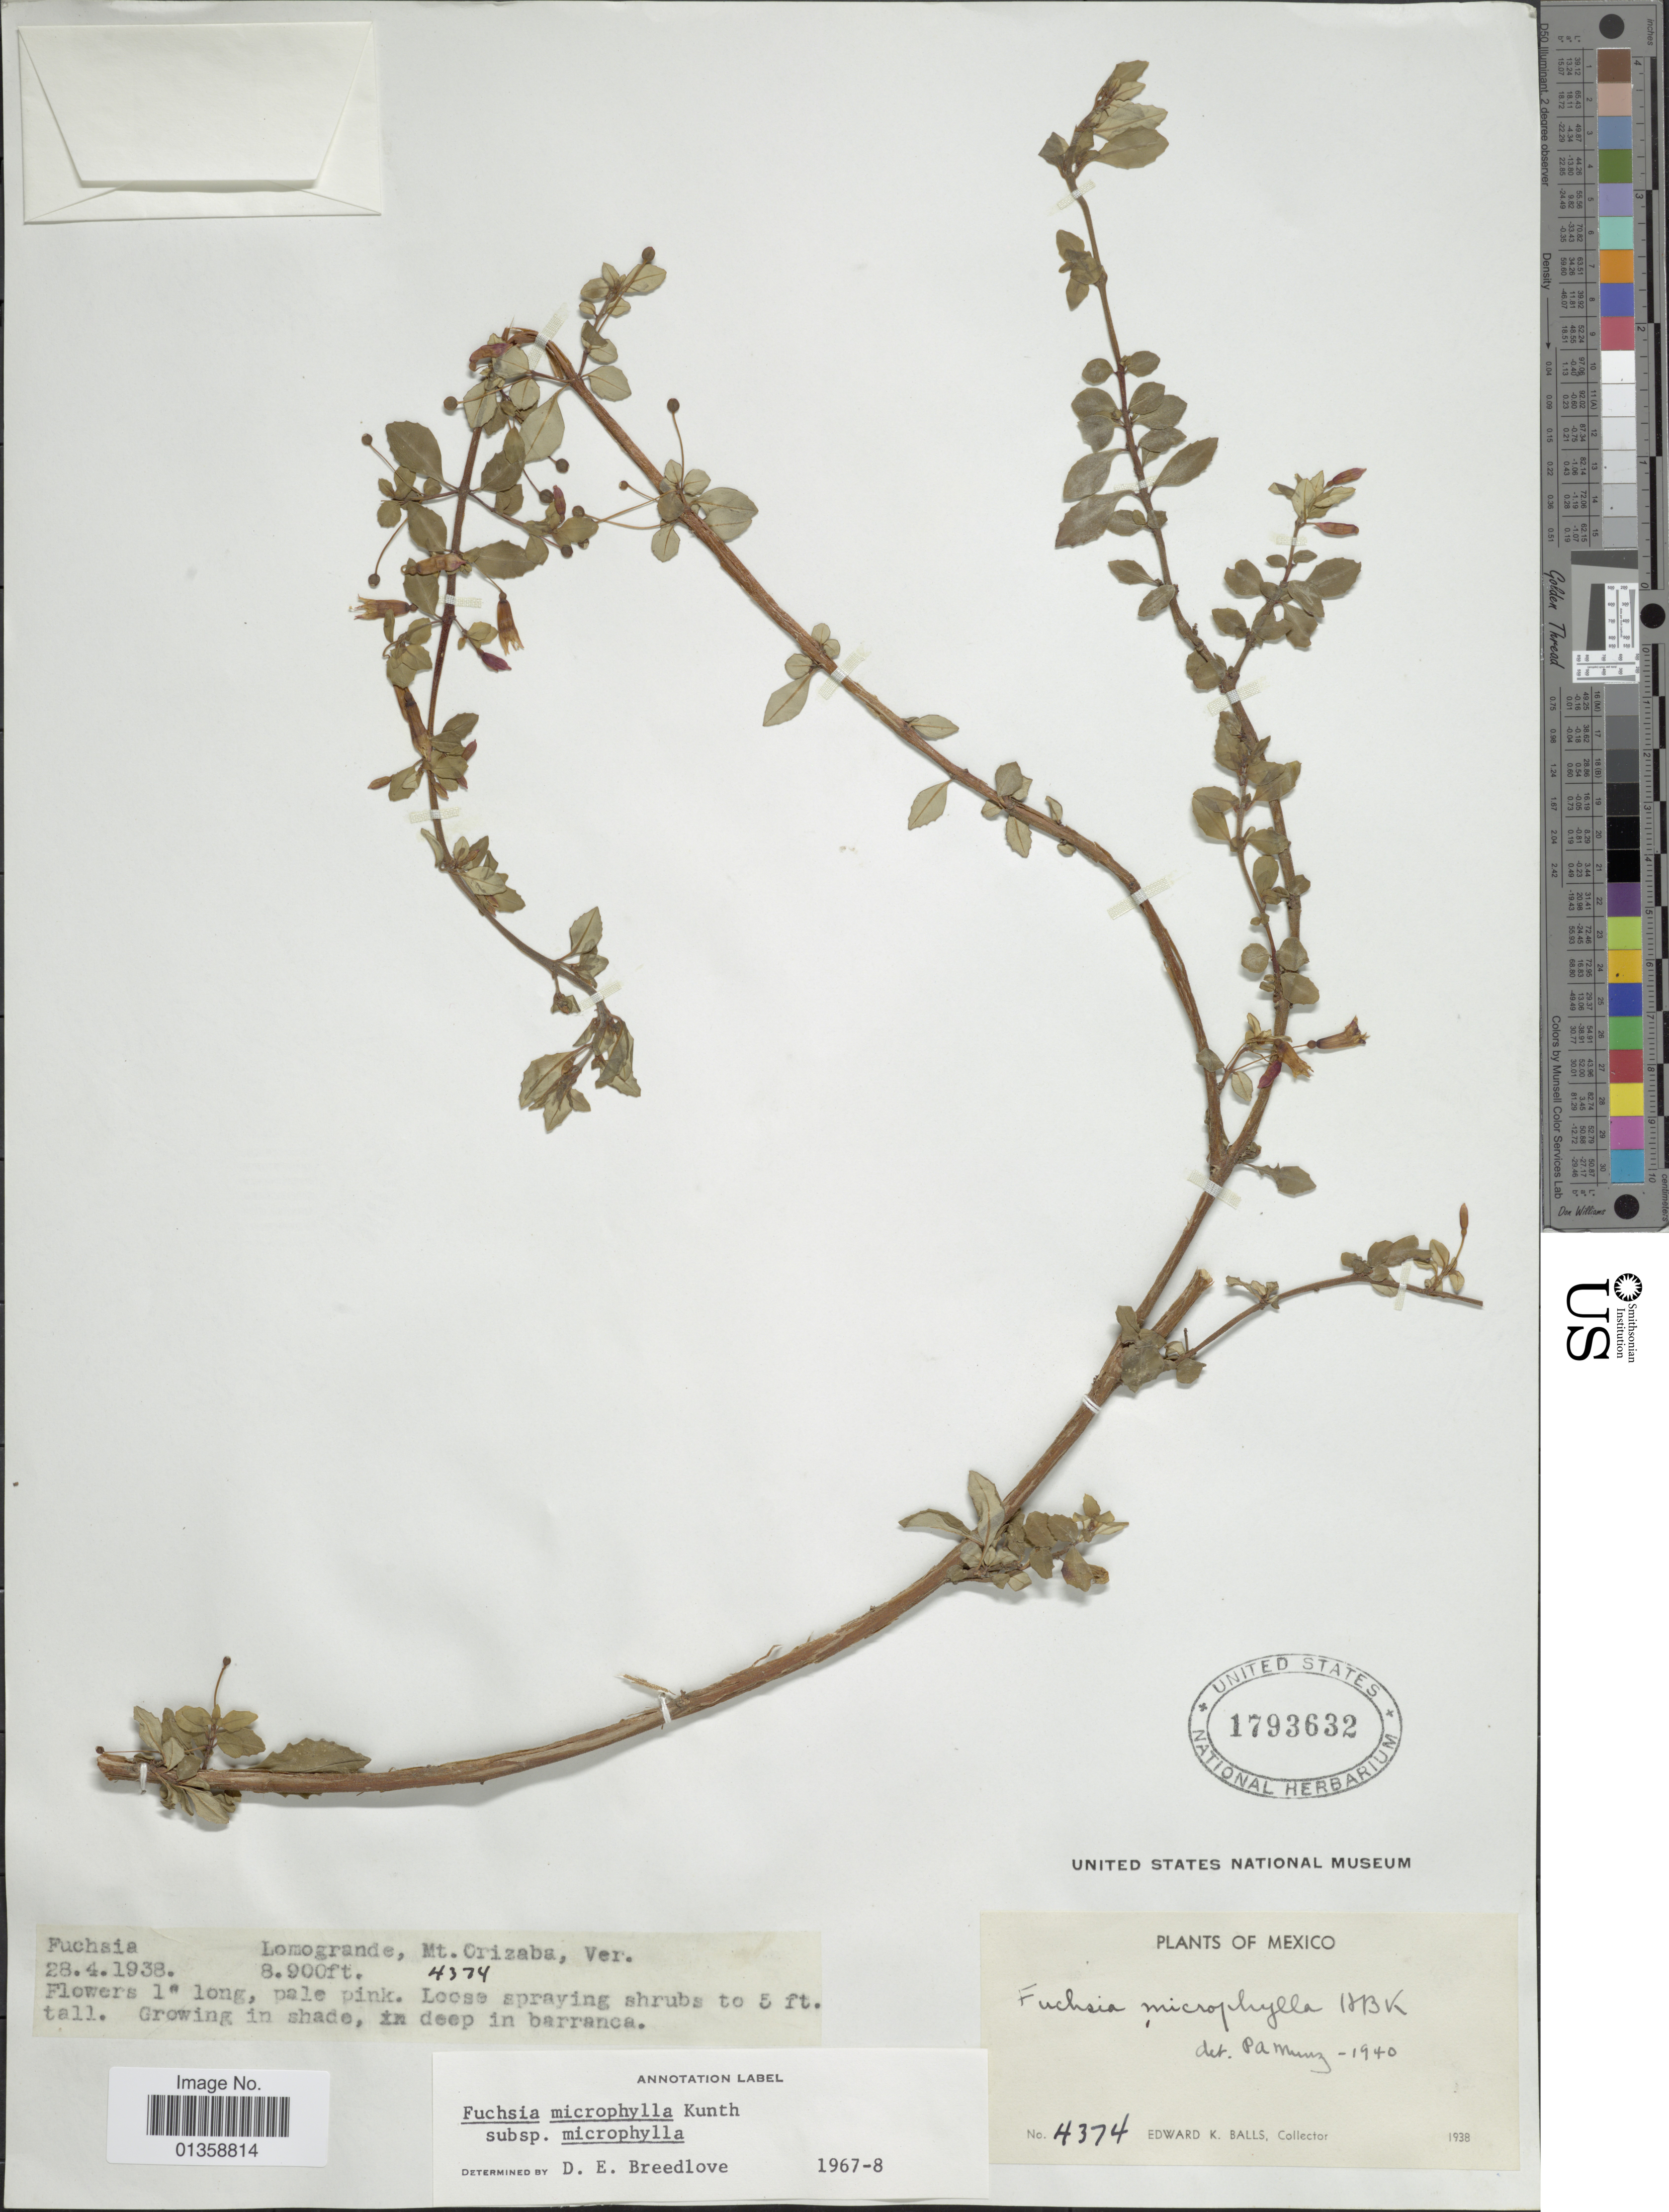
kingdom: Plantae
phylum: Tracheophyta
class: Magnoliopsida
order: Myrtales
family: Onagraceae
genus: Fuchsia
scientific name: Fuchsia microphylla subsp. microphylla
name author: Kunth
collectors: E. K. Balls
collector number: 4374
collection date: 1938-04-28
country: Mexico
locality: Lomogrande, Mt. Orizaba, Ver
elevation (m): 2713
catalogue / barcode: US 1793632